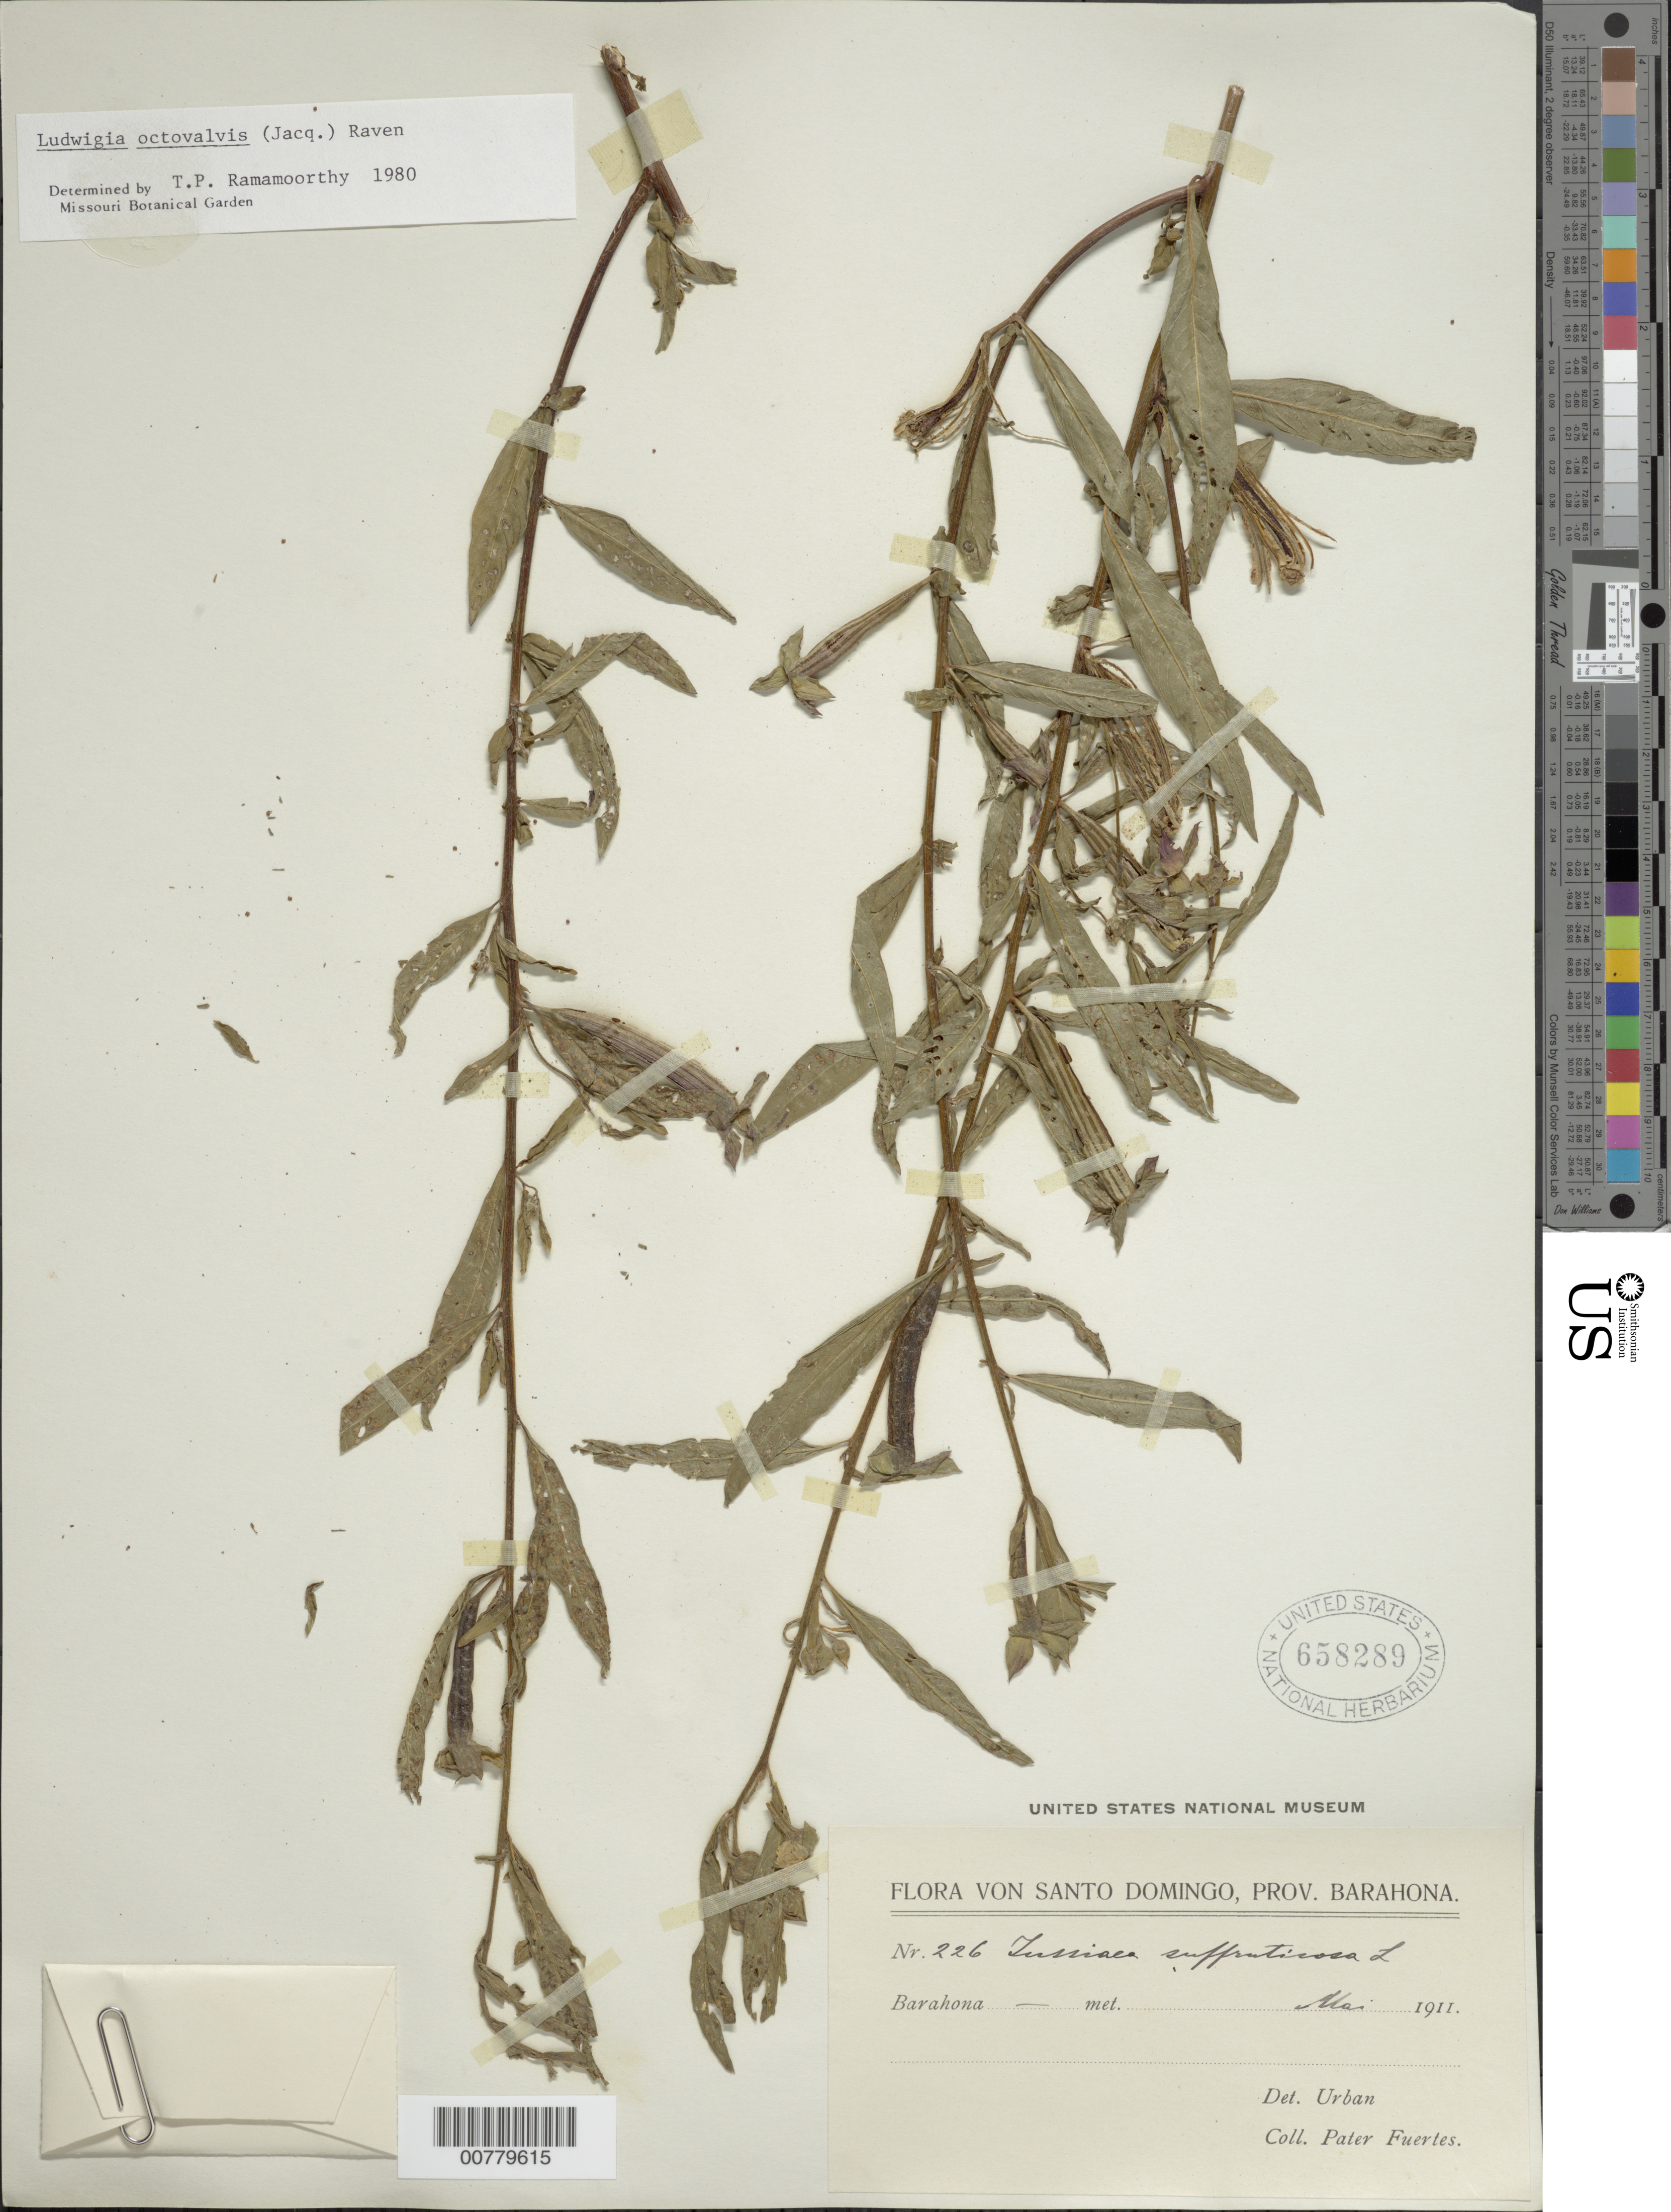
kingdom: Plantae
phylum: Tracheophyta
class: Magnoliopsida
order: Myrtales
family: Onagraceae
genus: Ludwigia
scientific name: Ludwigia octovalvis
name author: (Jacq.) P.H. Raven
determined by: Ramamoorthy, T. P.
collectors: M. D. Fuertes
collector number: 226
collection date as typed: Mar 1911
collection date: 1911-03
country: Dominican Republic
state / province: Barahona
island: Hispaniola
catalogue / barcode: US 658289